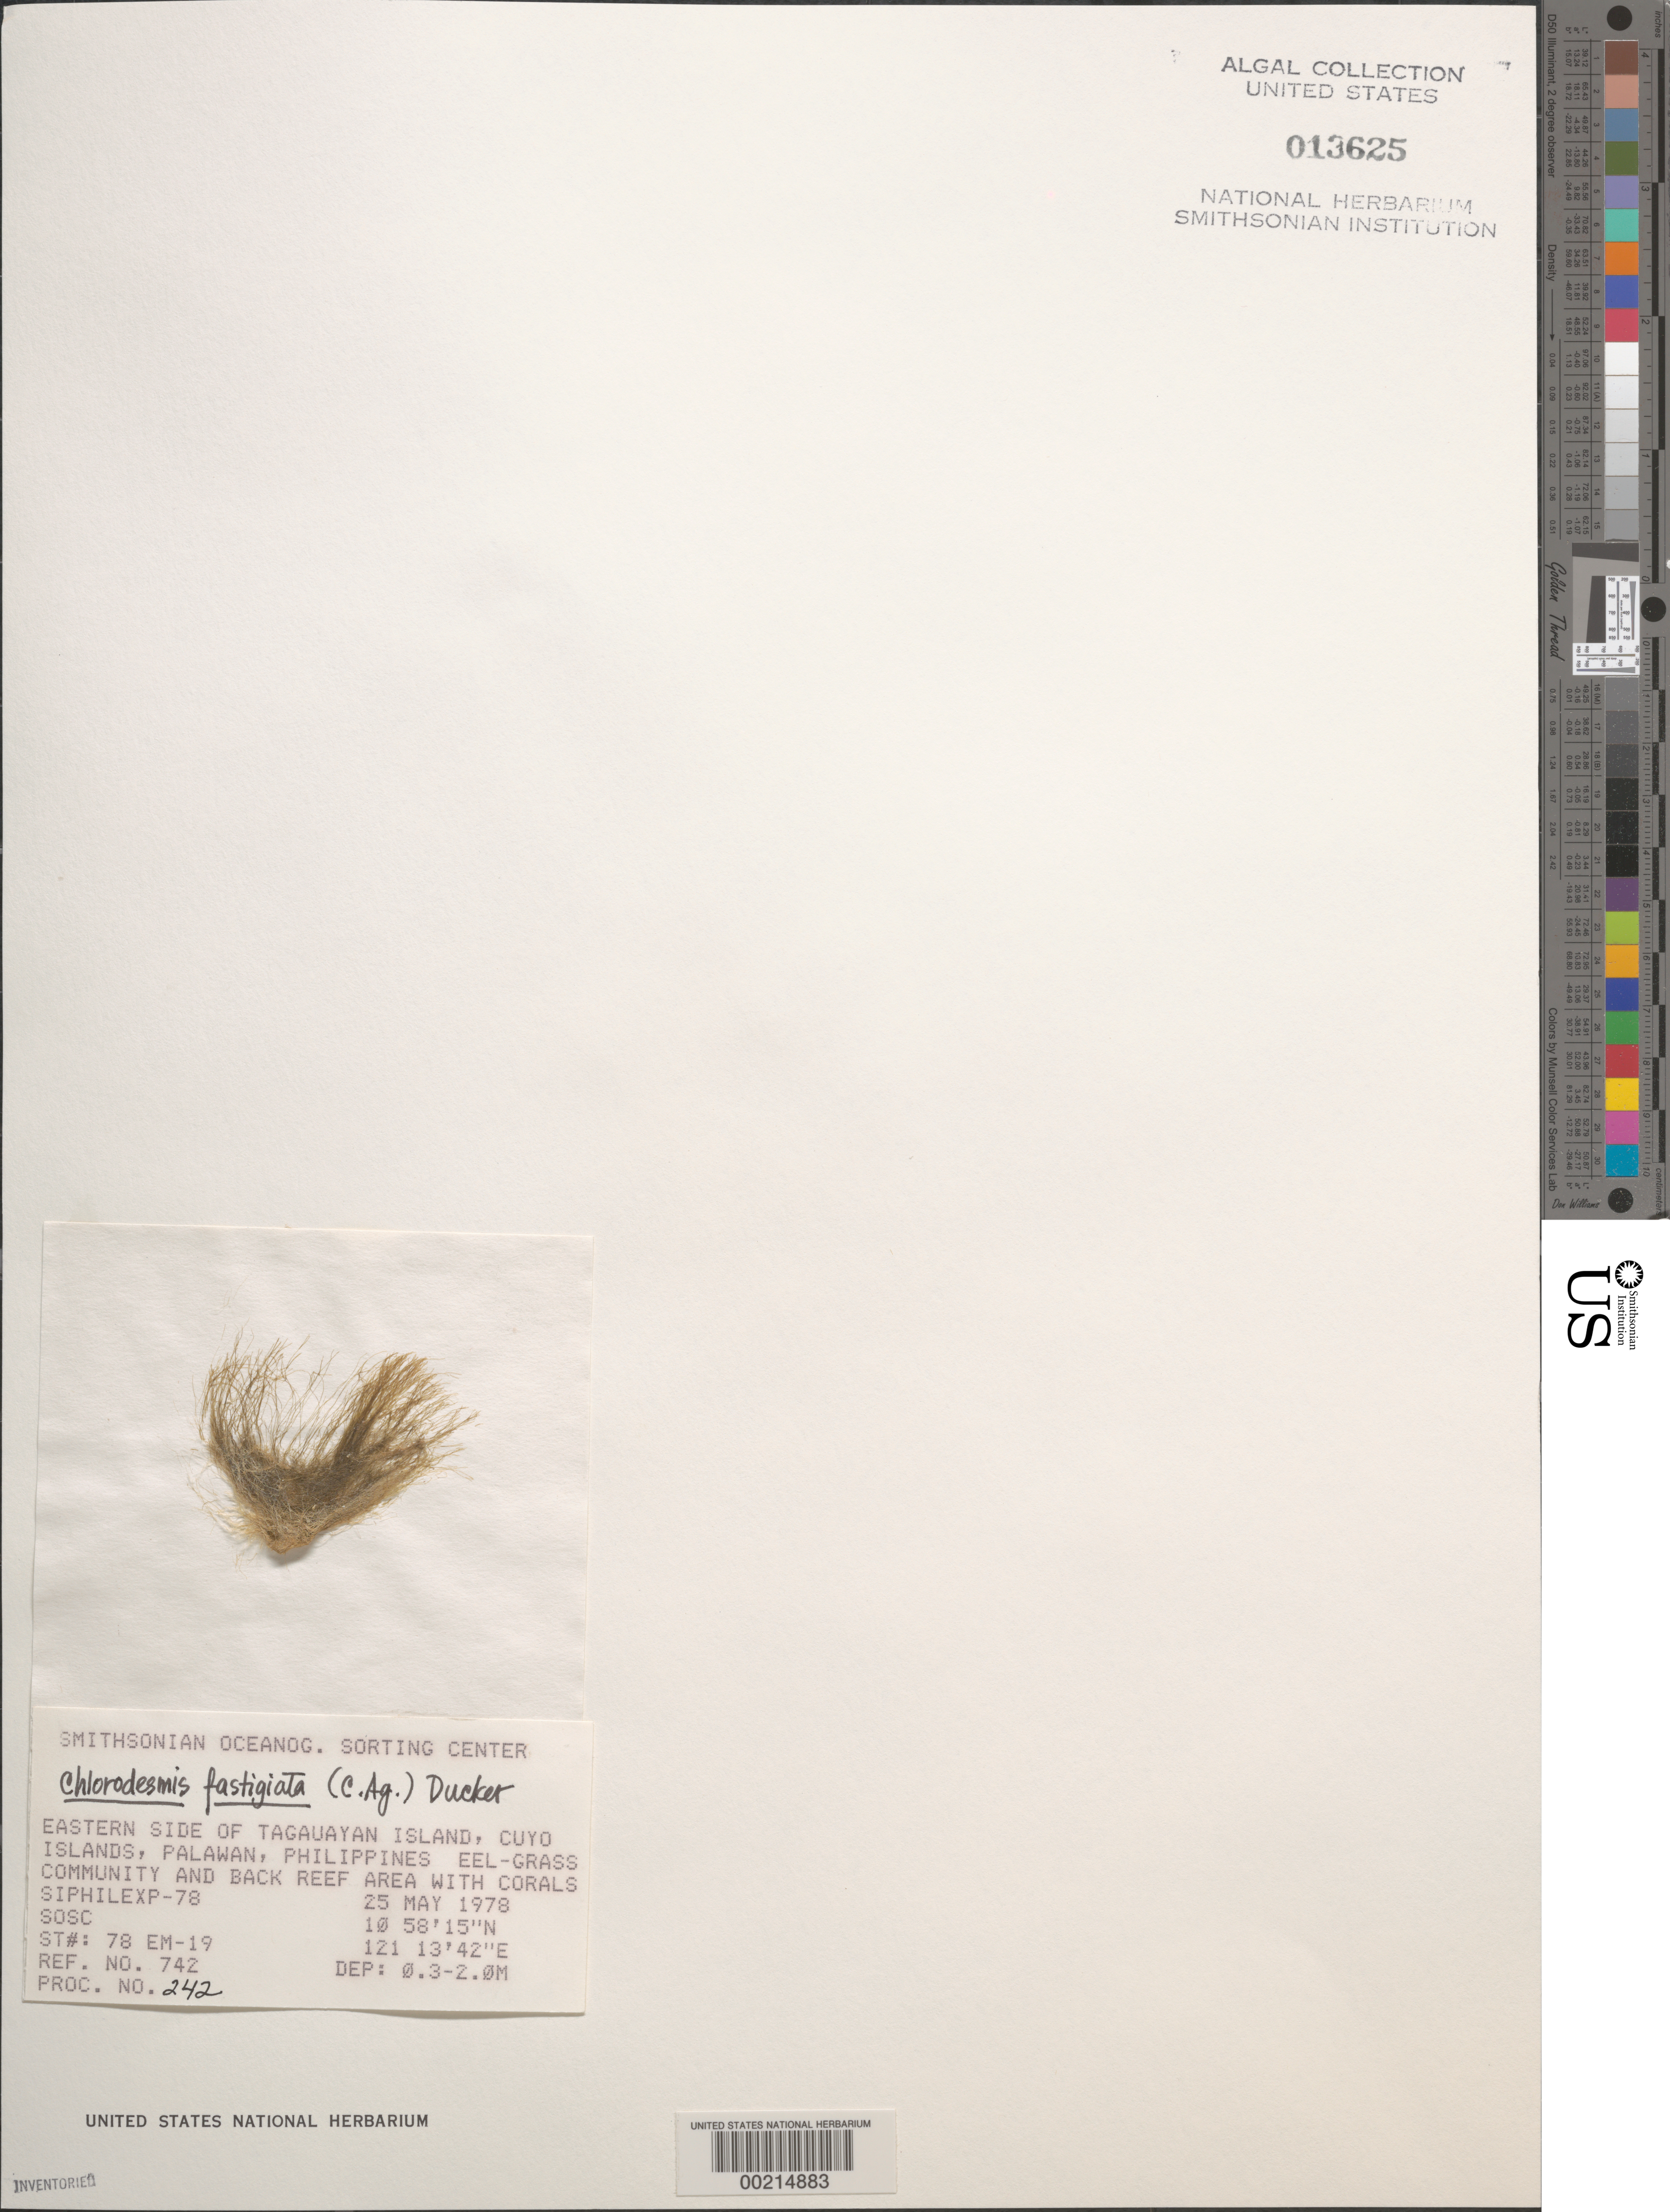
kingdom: Plantae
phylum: Chlorophyta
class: Ulvophyceae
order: Bryopsidales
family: Udoteaceae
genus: Chlorodesmis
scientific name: Chlorodesmis fastigiata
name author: (C. Agardh) S.C. Ducker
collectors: SOSC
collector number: Station 78 Em-19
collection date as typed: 25 May 1978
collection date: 1978-05-25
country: Philippines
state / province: Mimaropa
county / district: Palawan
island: Tagauayan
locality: Eastern side of island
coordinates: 10 58' 15" N, 121 13' 42" E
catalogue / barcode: US 13625